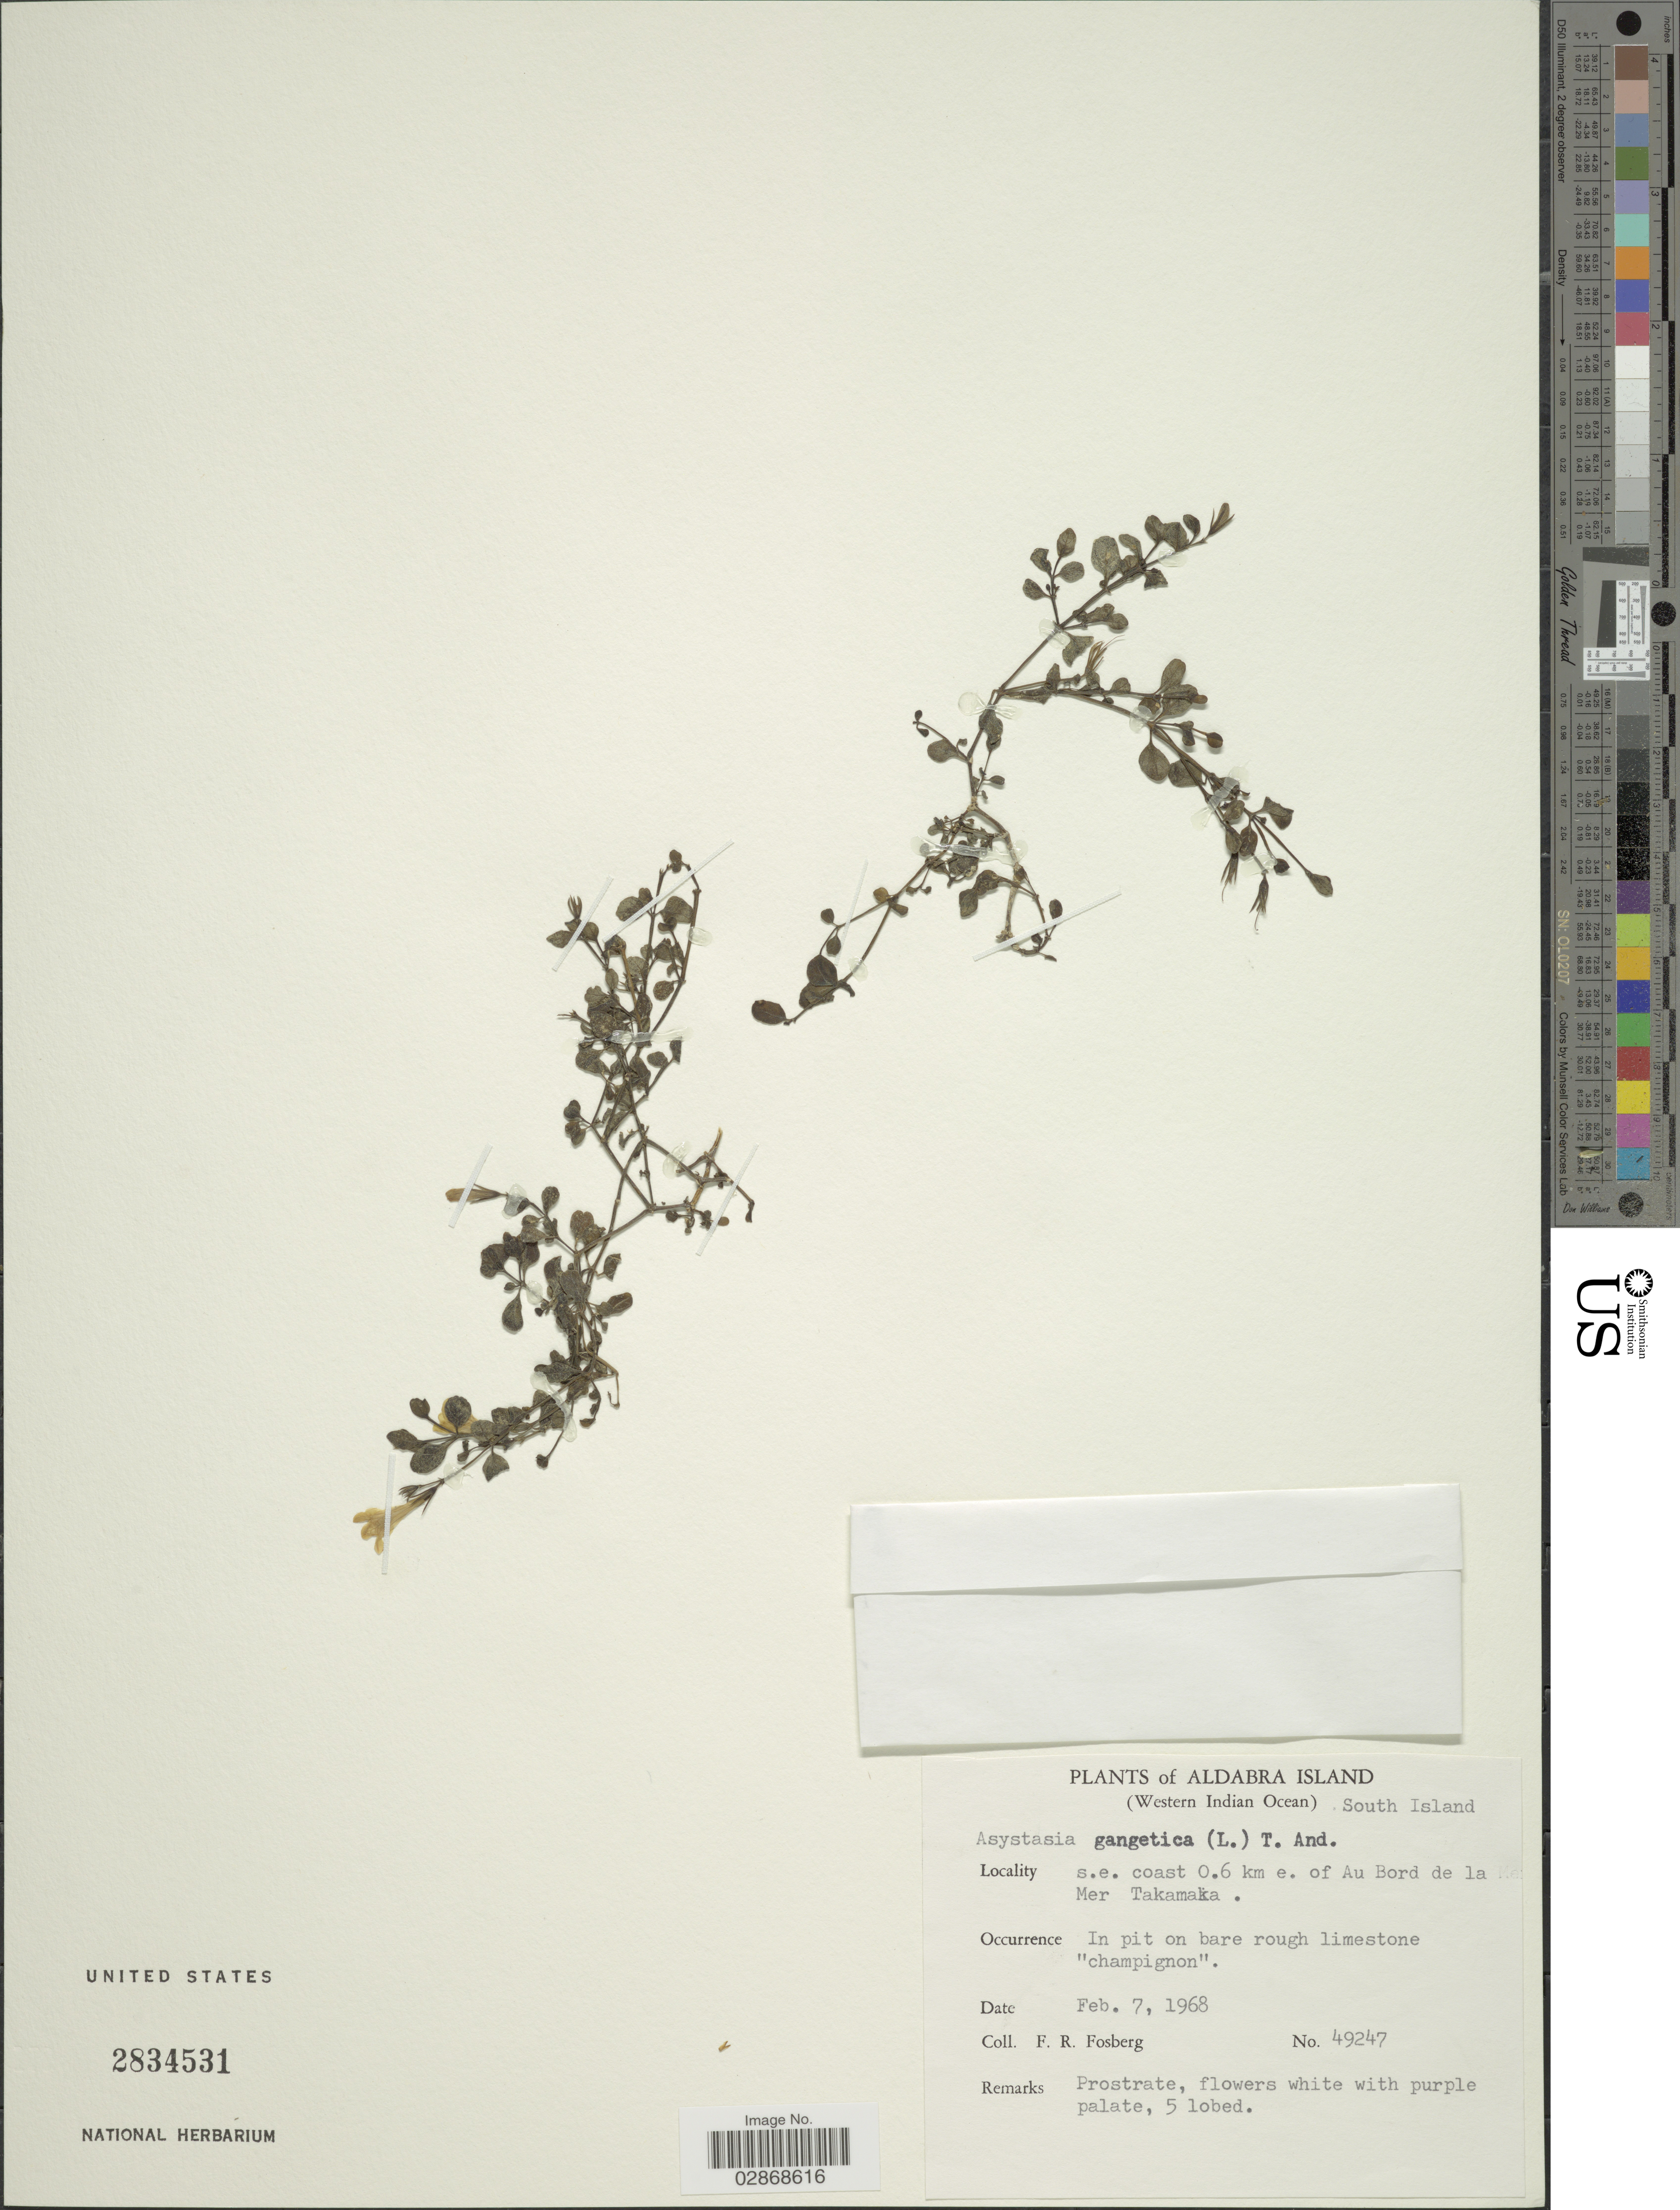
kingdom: Plantae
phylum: Tracheophyta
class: Magnoliopsida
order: Lamiales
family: Acanthaceae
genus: Asystasia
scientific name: Asystasia bojeriana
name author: Nees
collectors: F. R. Fosberg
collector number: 49247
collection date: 1968-02-07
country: Seychelles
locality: Aldabra Island (Western Indian Ocean). South Island. s.e. coast 0.6 km e. of Au Bord de la Mer Takamaka.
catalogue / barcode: US 2834531